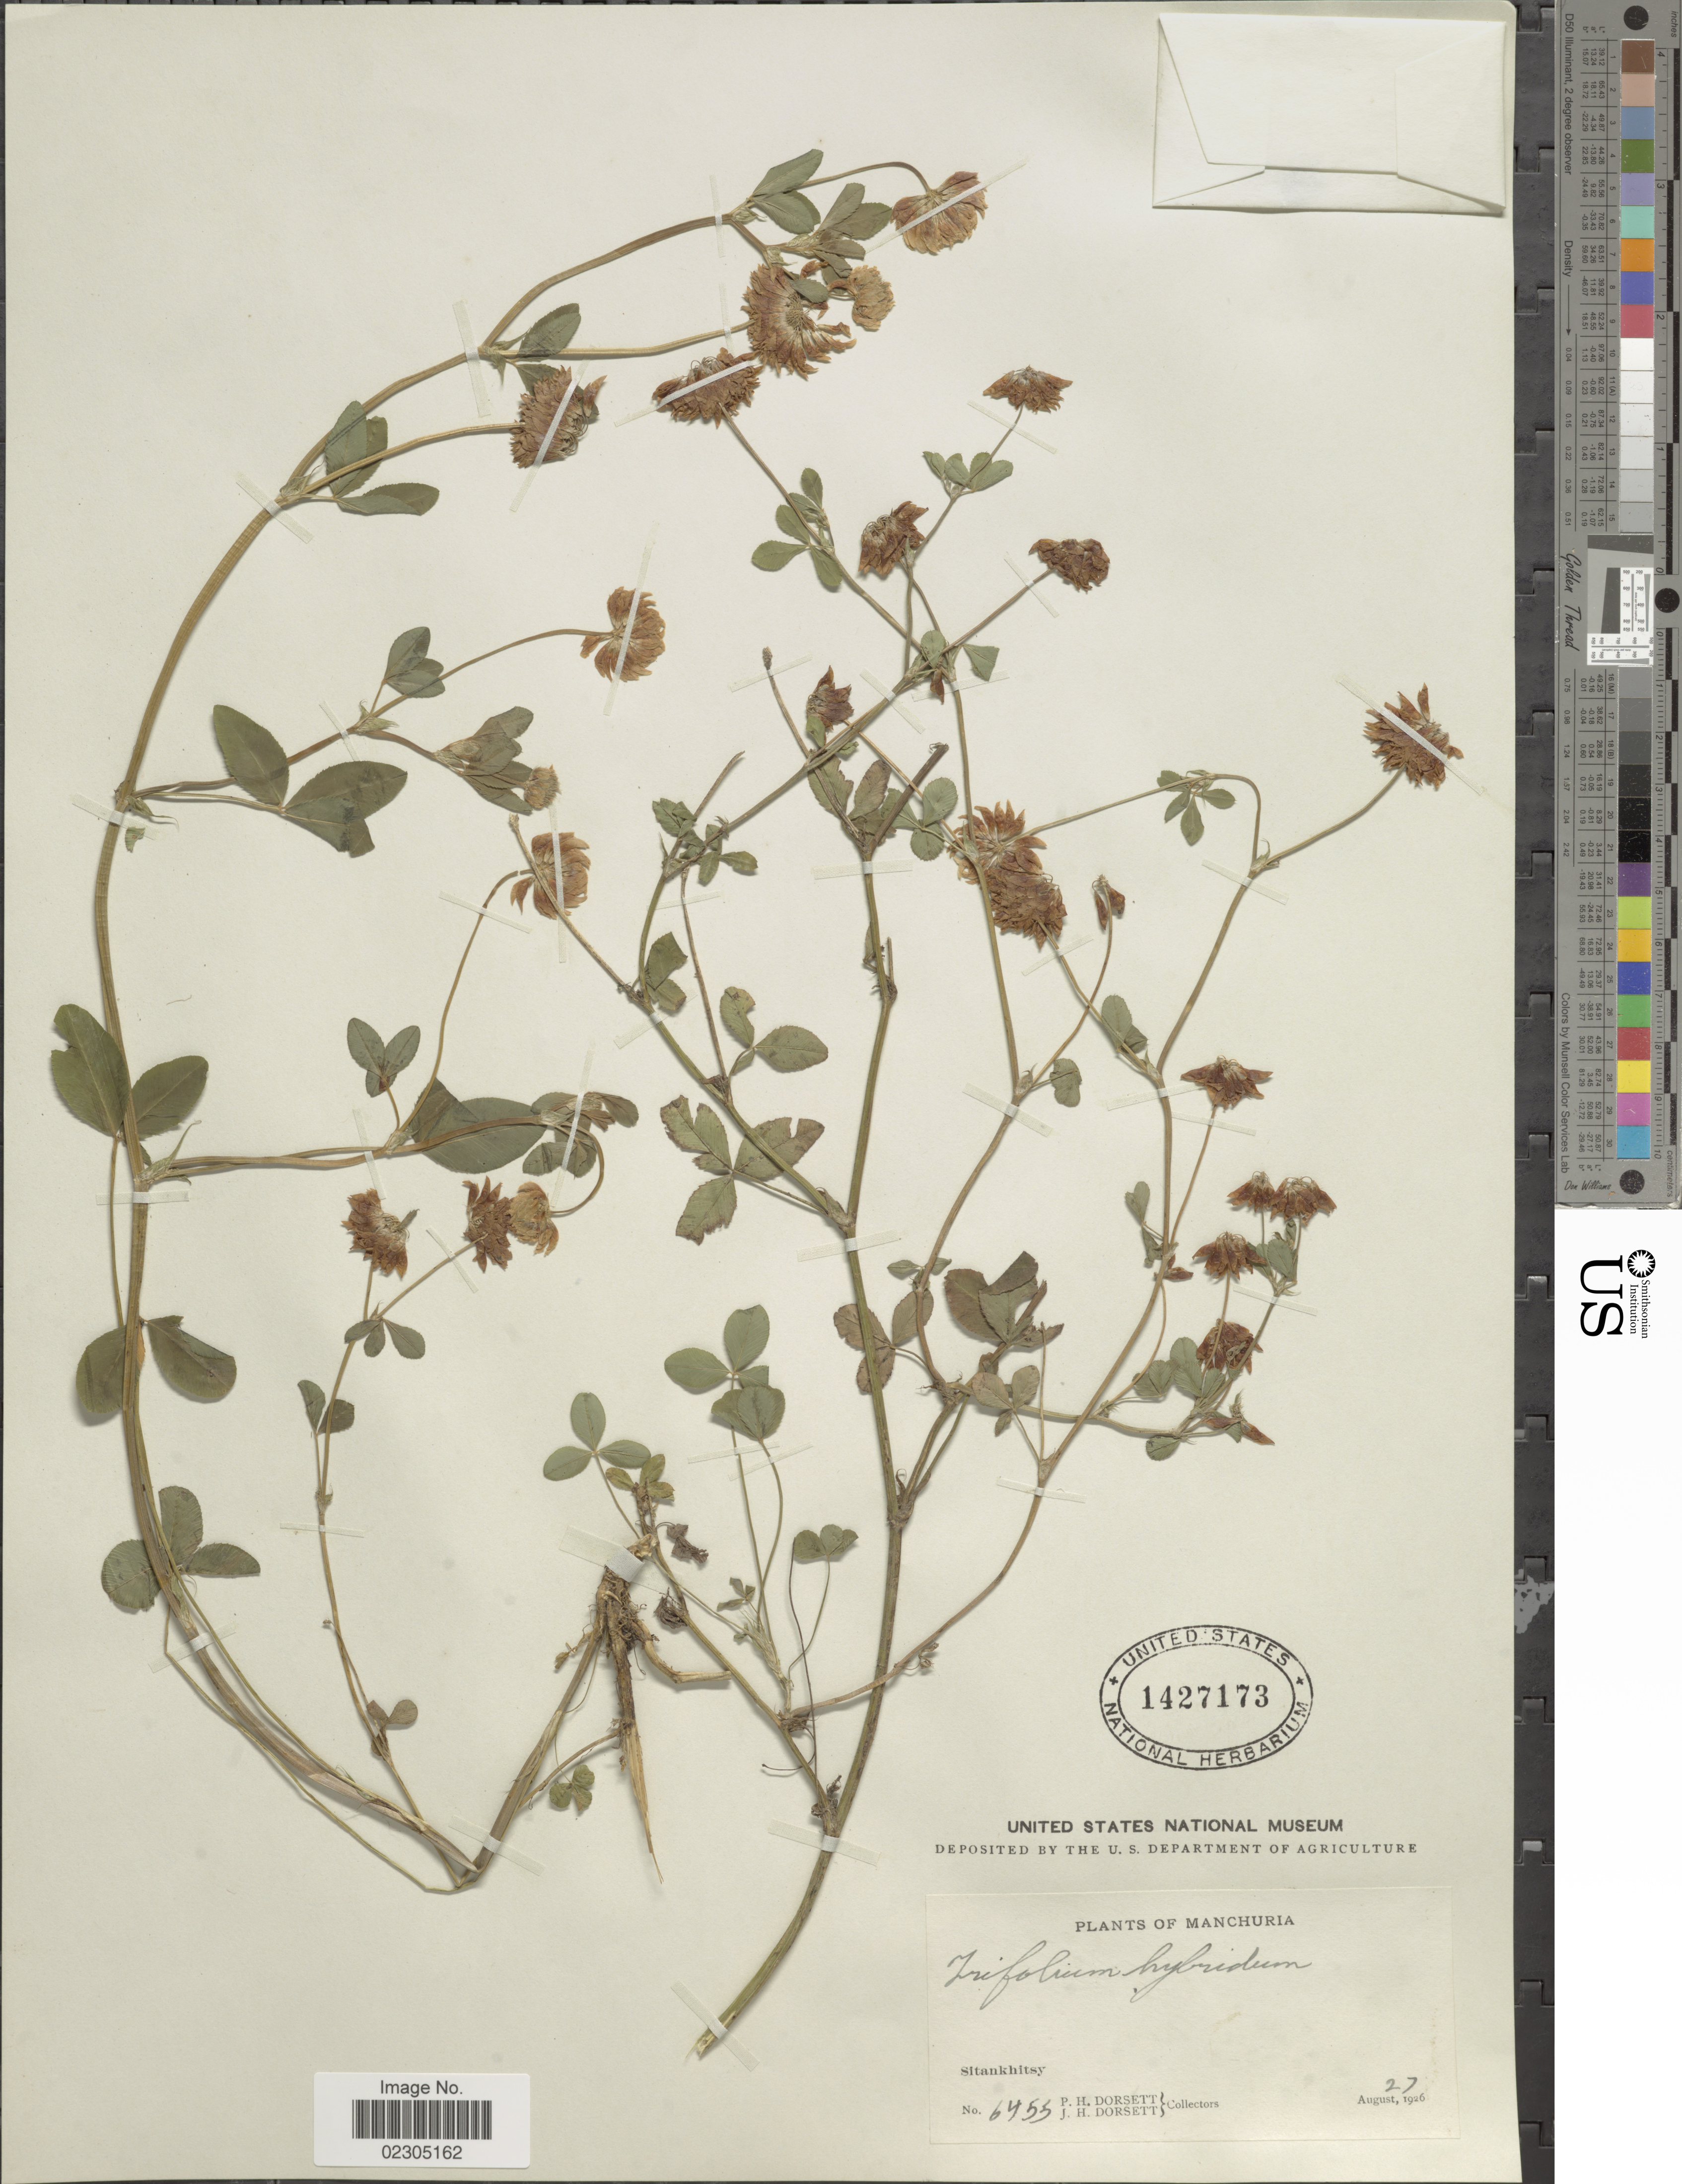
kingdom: Plantae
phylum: Tracheophyta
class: Magnoliopsida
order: Fabales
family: Fabaceae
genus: Trifolium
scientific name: Trifolium hybridum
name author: L.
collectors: P. H. Dorsett & J. Dorsett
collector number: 6455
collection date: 1926-08-27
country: China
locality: Manchuria. Sitankhitsy.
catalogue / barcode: US 1427173